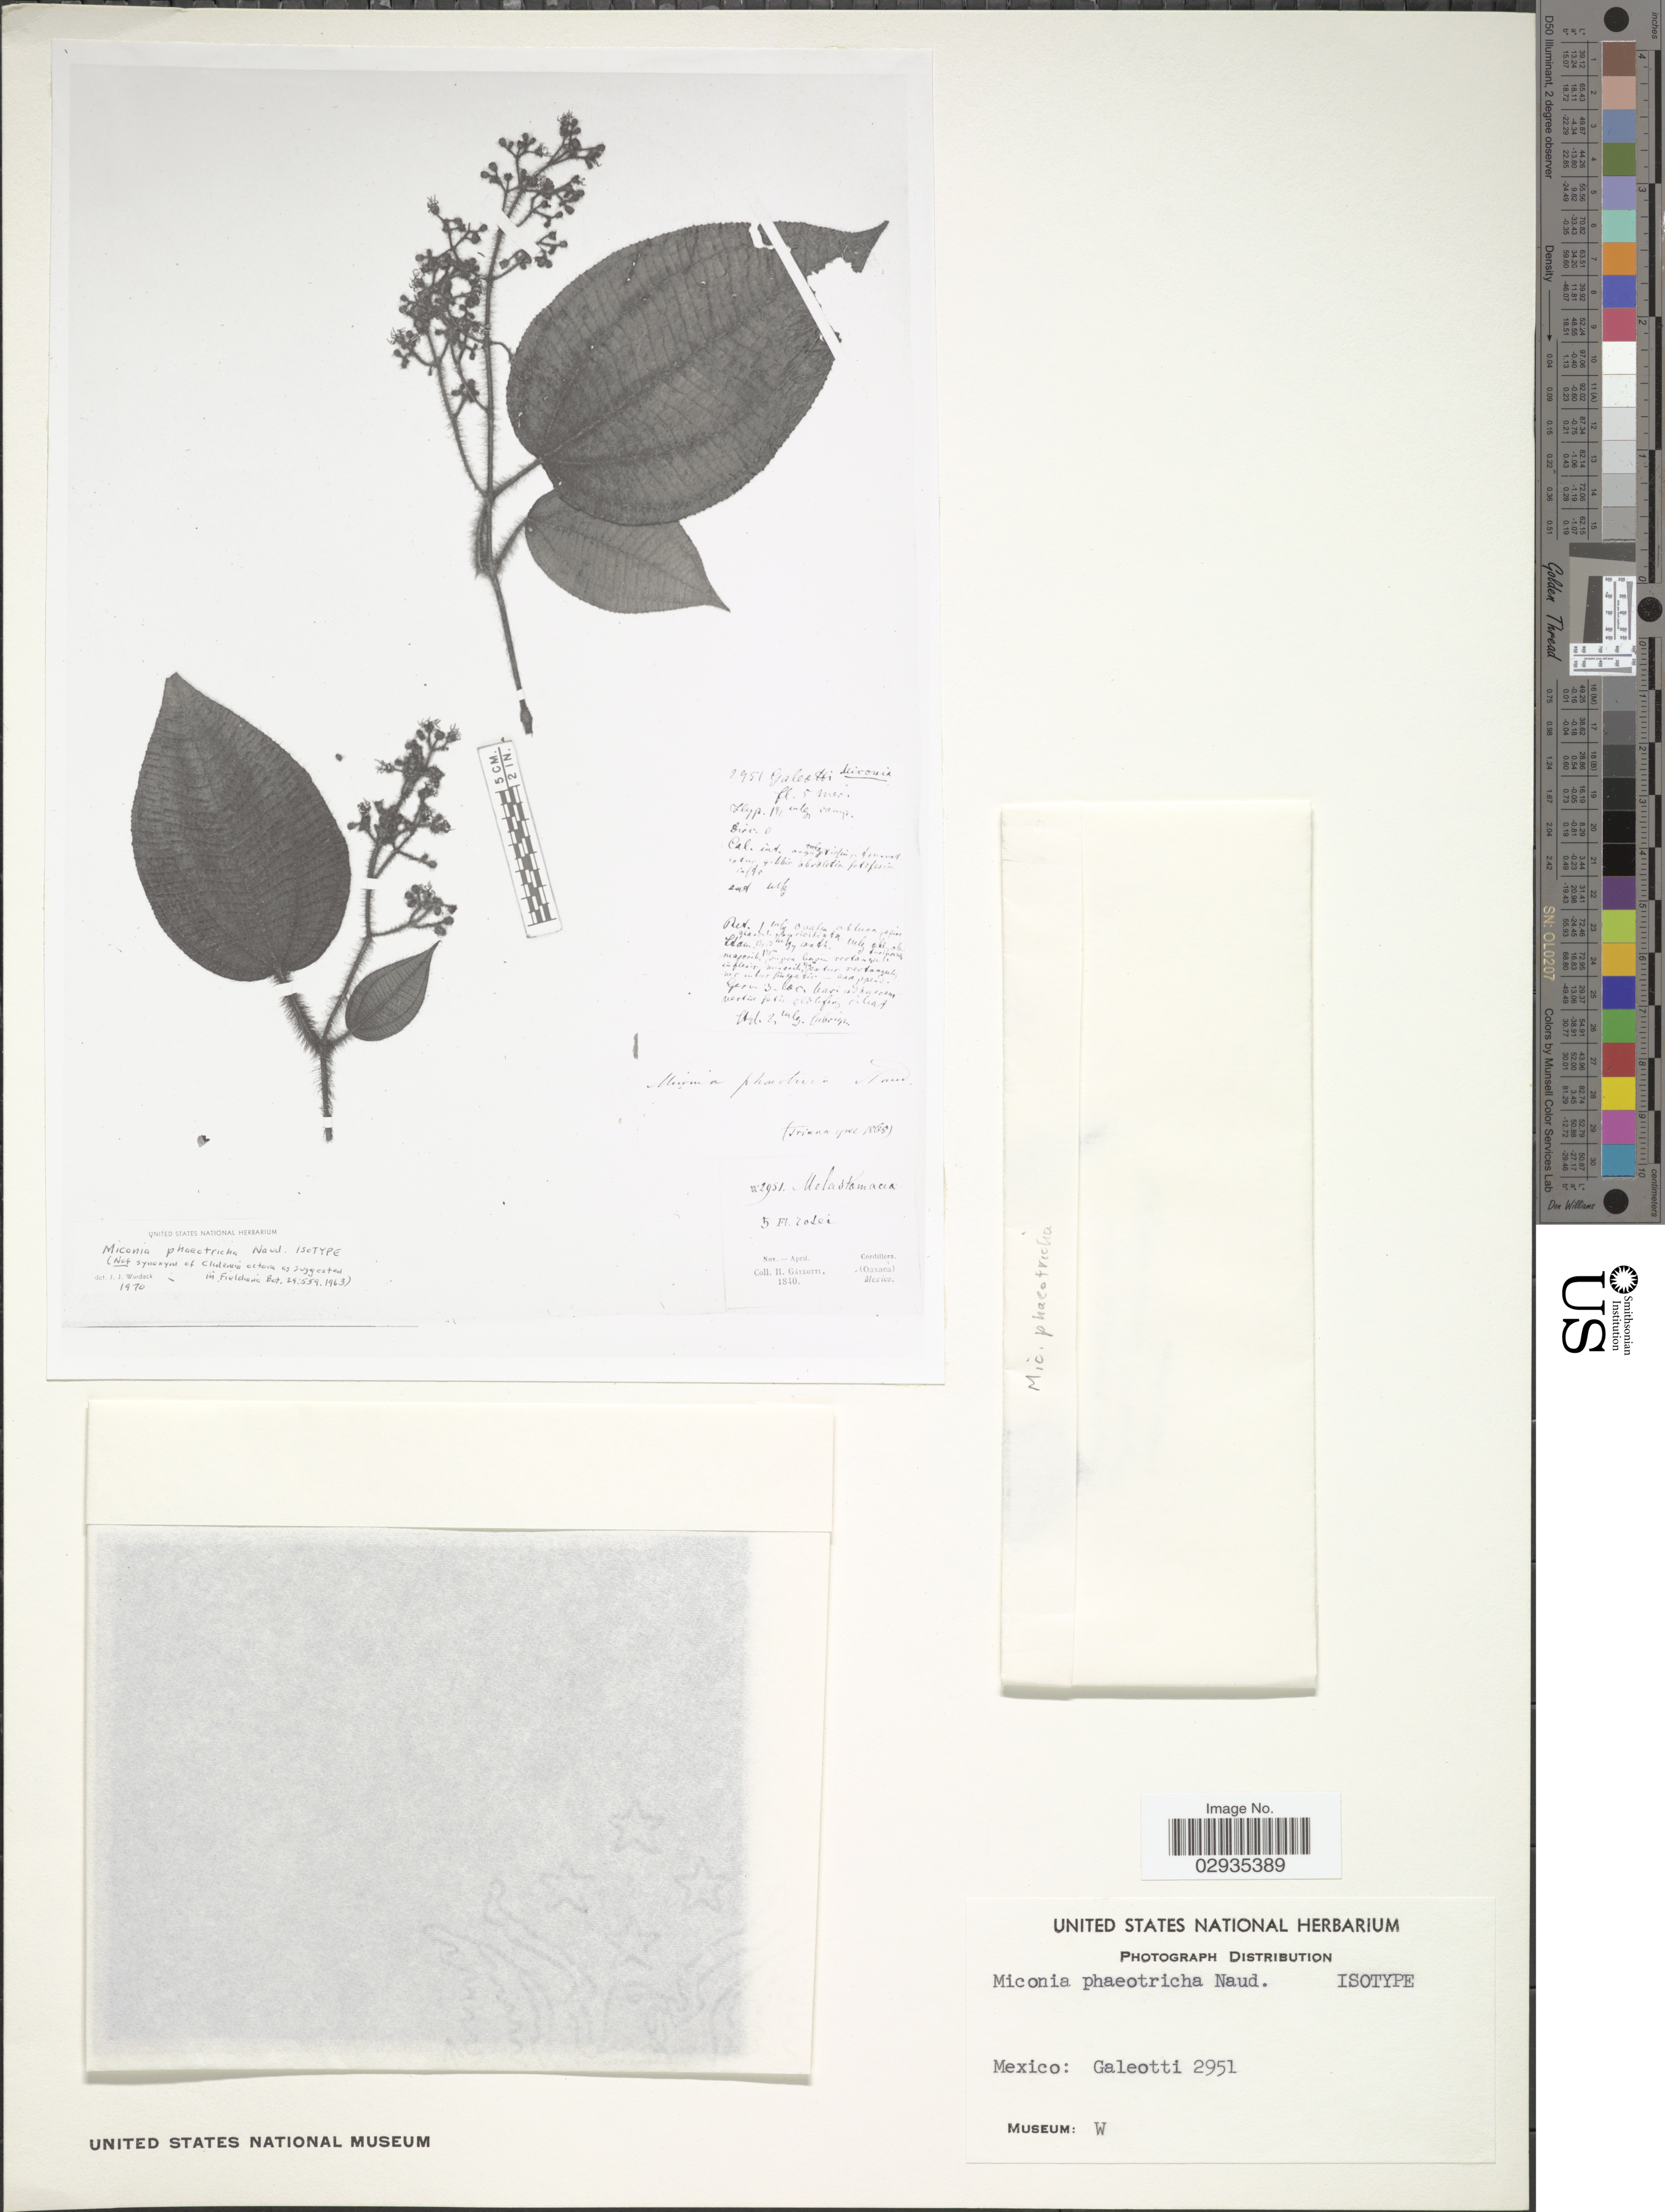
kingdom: Plantae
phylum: Tracheophyta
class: Magnoliopsida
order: Myrtales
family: Melastomataceae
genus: Miconia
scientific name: Miconia phaeotricha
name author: Naudin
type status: Type Collection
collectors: H. G. Galeotti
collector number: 2951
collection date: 1840-04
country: Mexico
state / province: Oaxaca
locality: Cordillera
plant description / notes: Photograph and fragmentary material of type specimen ex herb. W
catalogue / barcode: US 103004